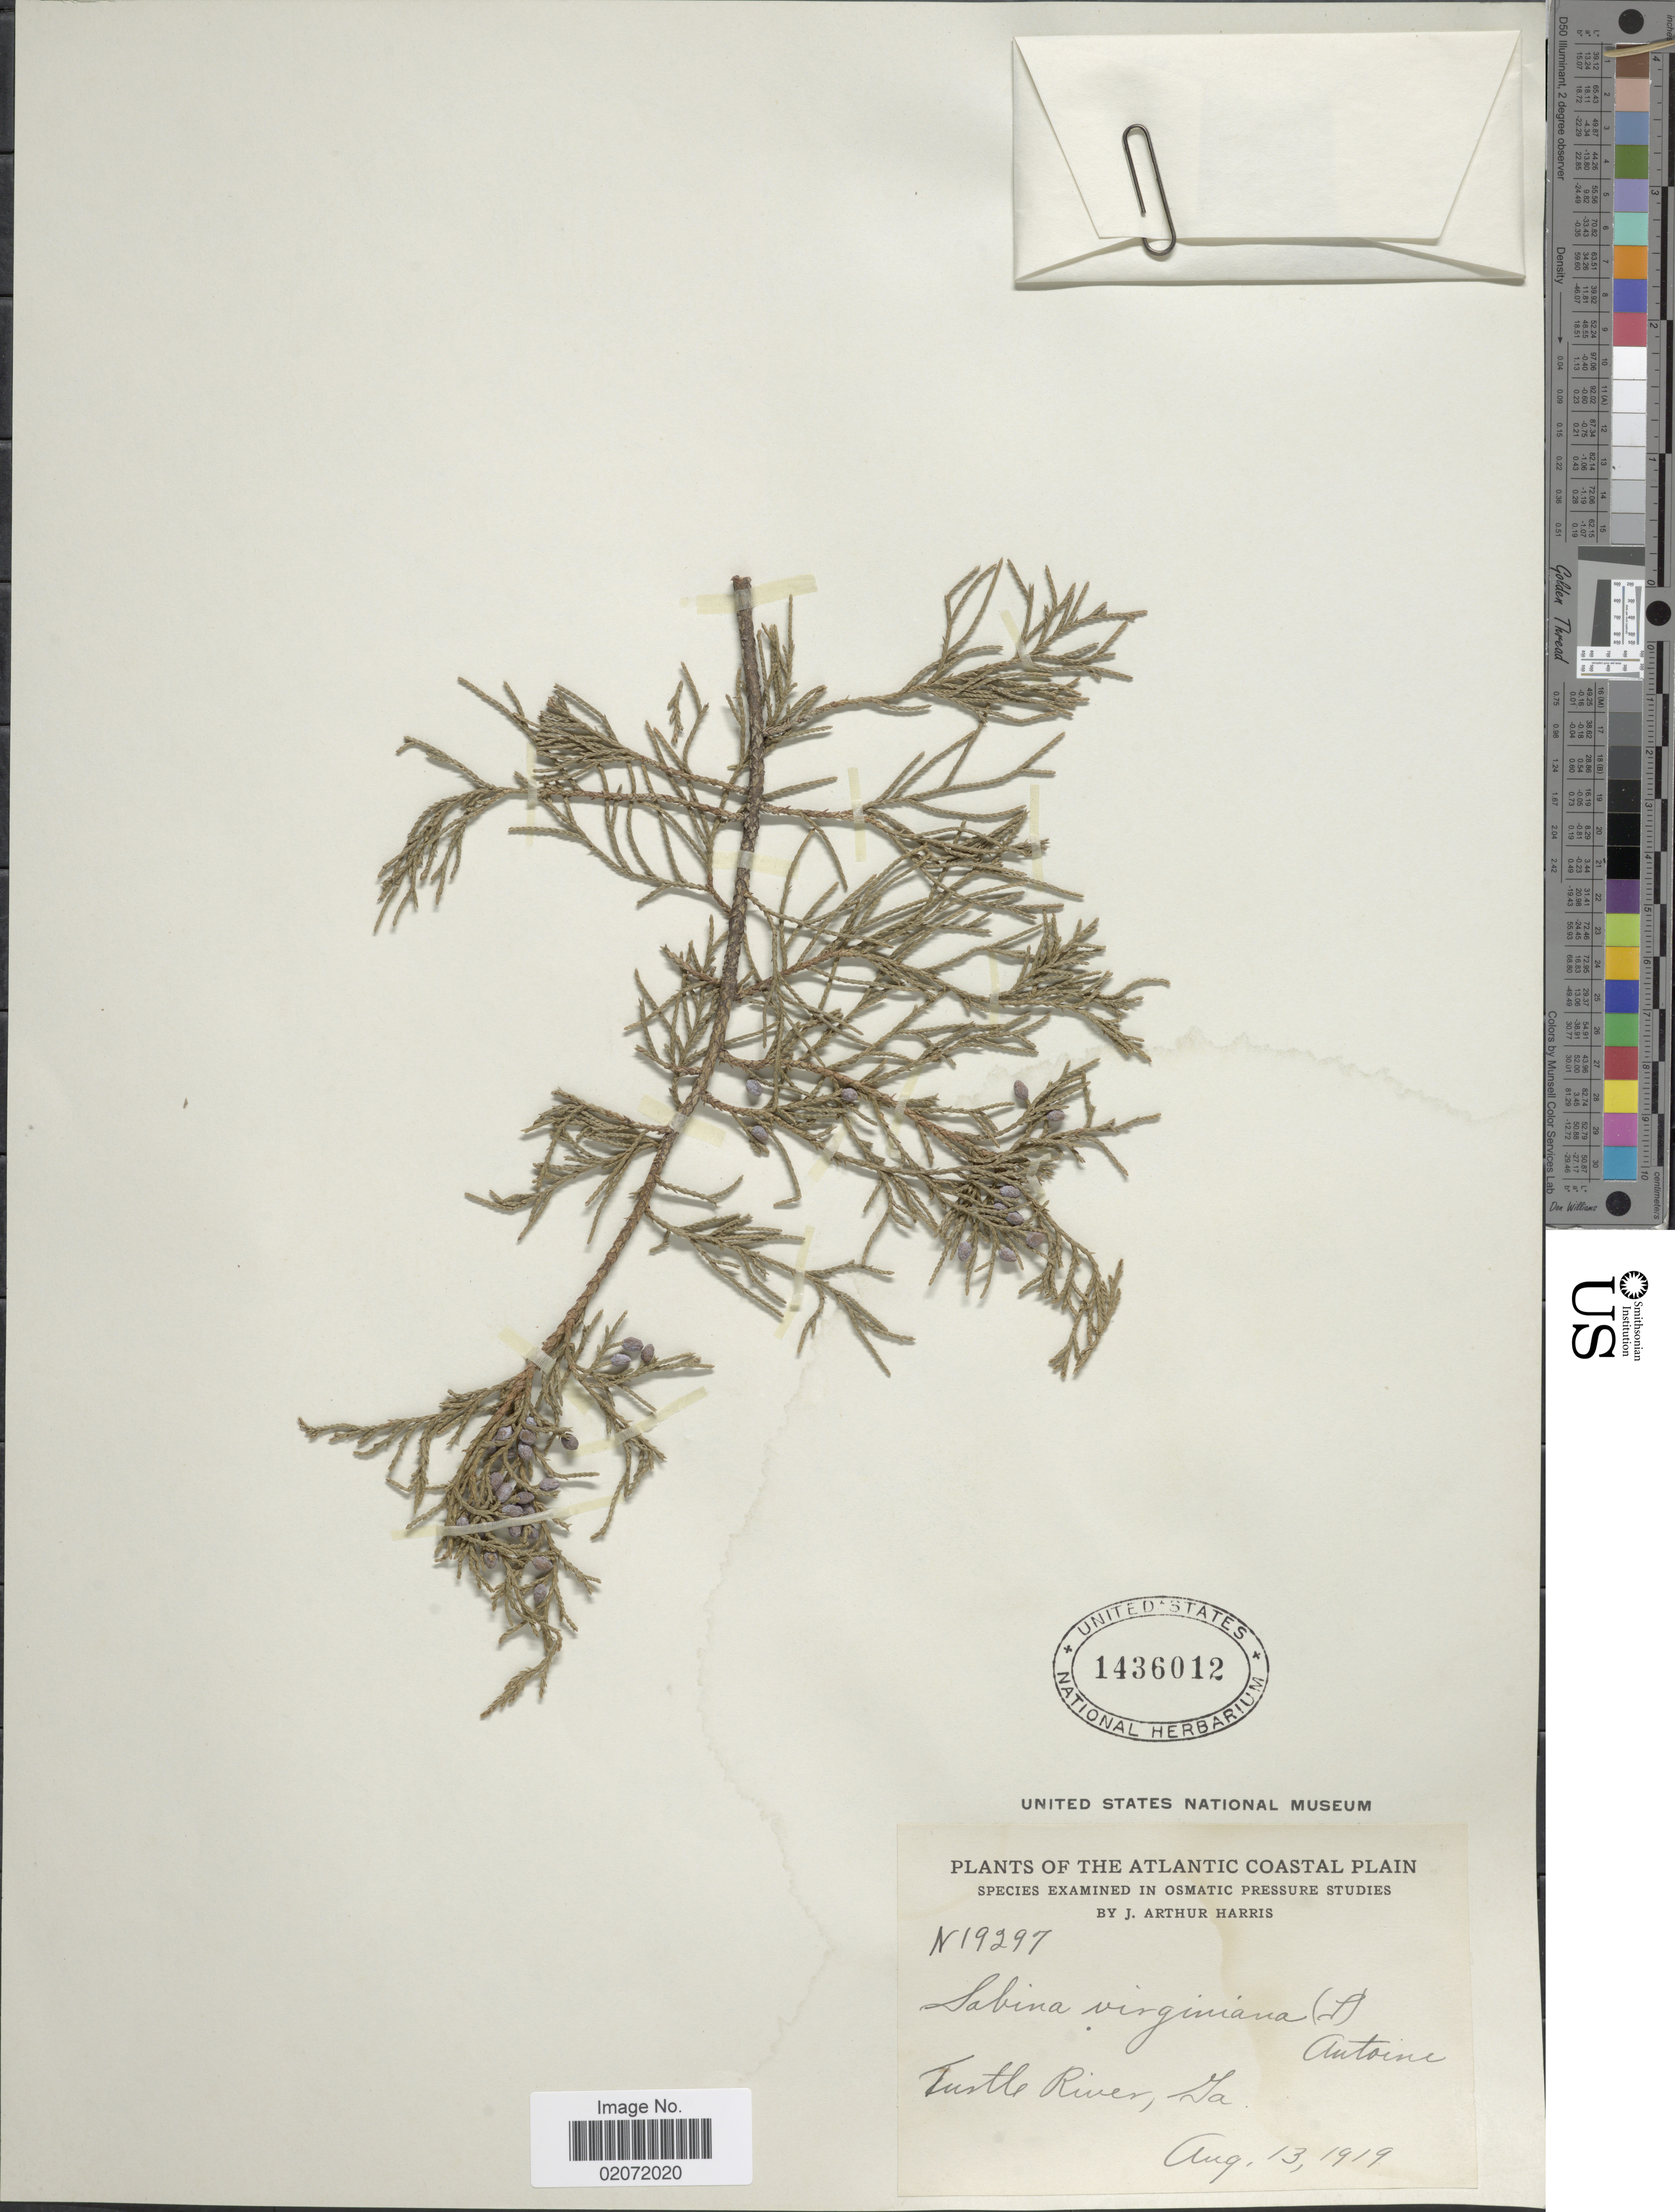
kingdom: Plantae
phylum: Tracheophyta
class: Pinopsida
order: Pinales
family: Cupressaceae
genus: Juniperus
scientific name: Juniperus virginiana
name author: L.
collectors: J. A. Harris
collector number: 19297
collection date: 1919-08-13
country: United States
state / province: Iowa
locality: Turtle river, Atlantic Coastal Plain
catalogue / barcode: US 1436012